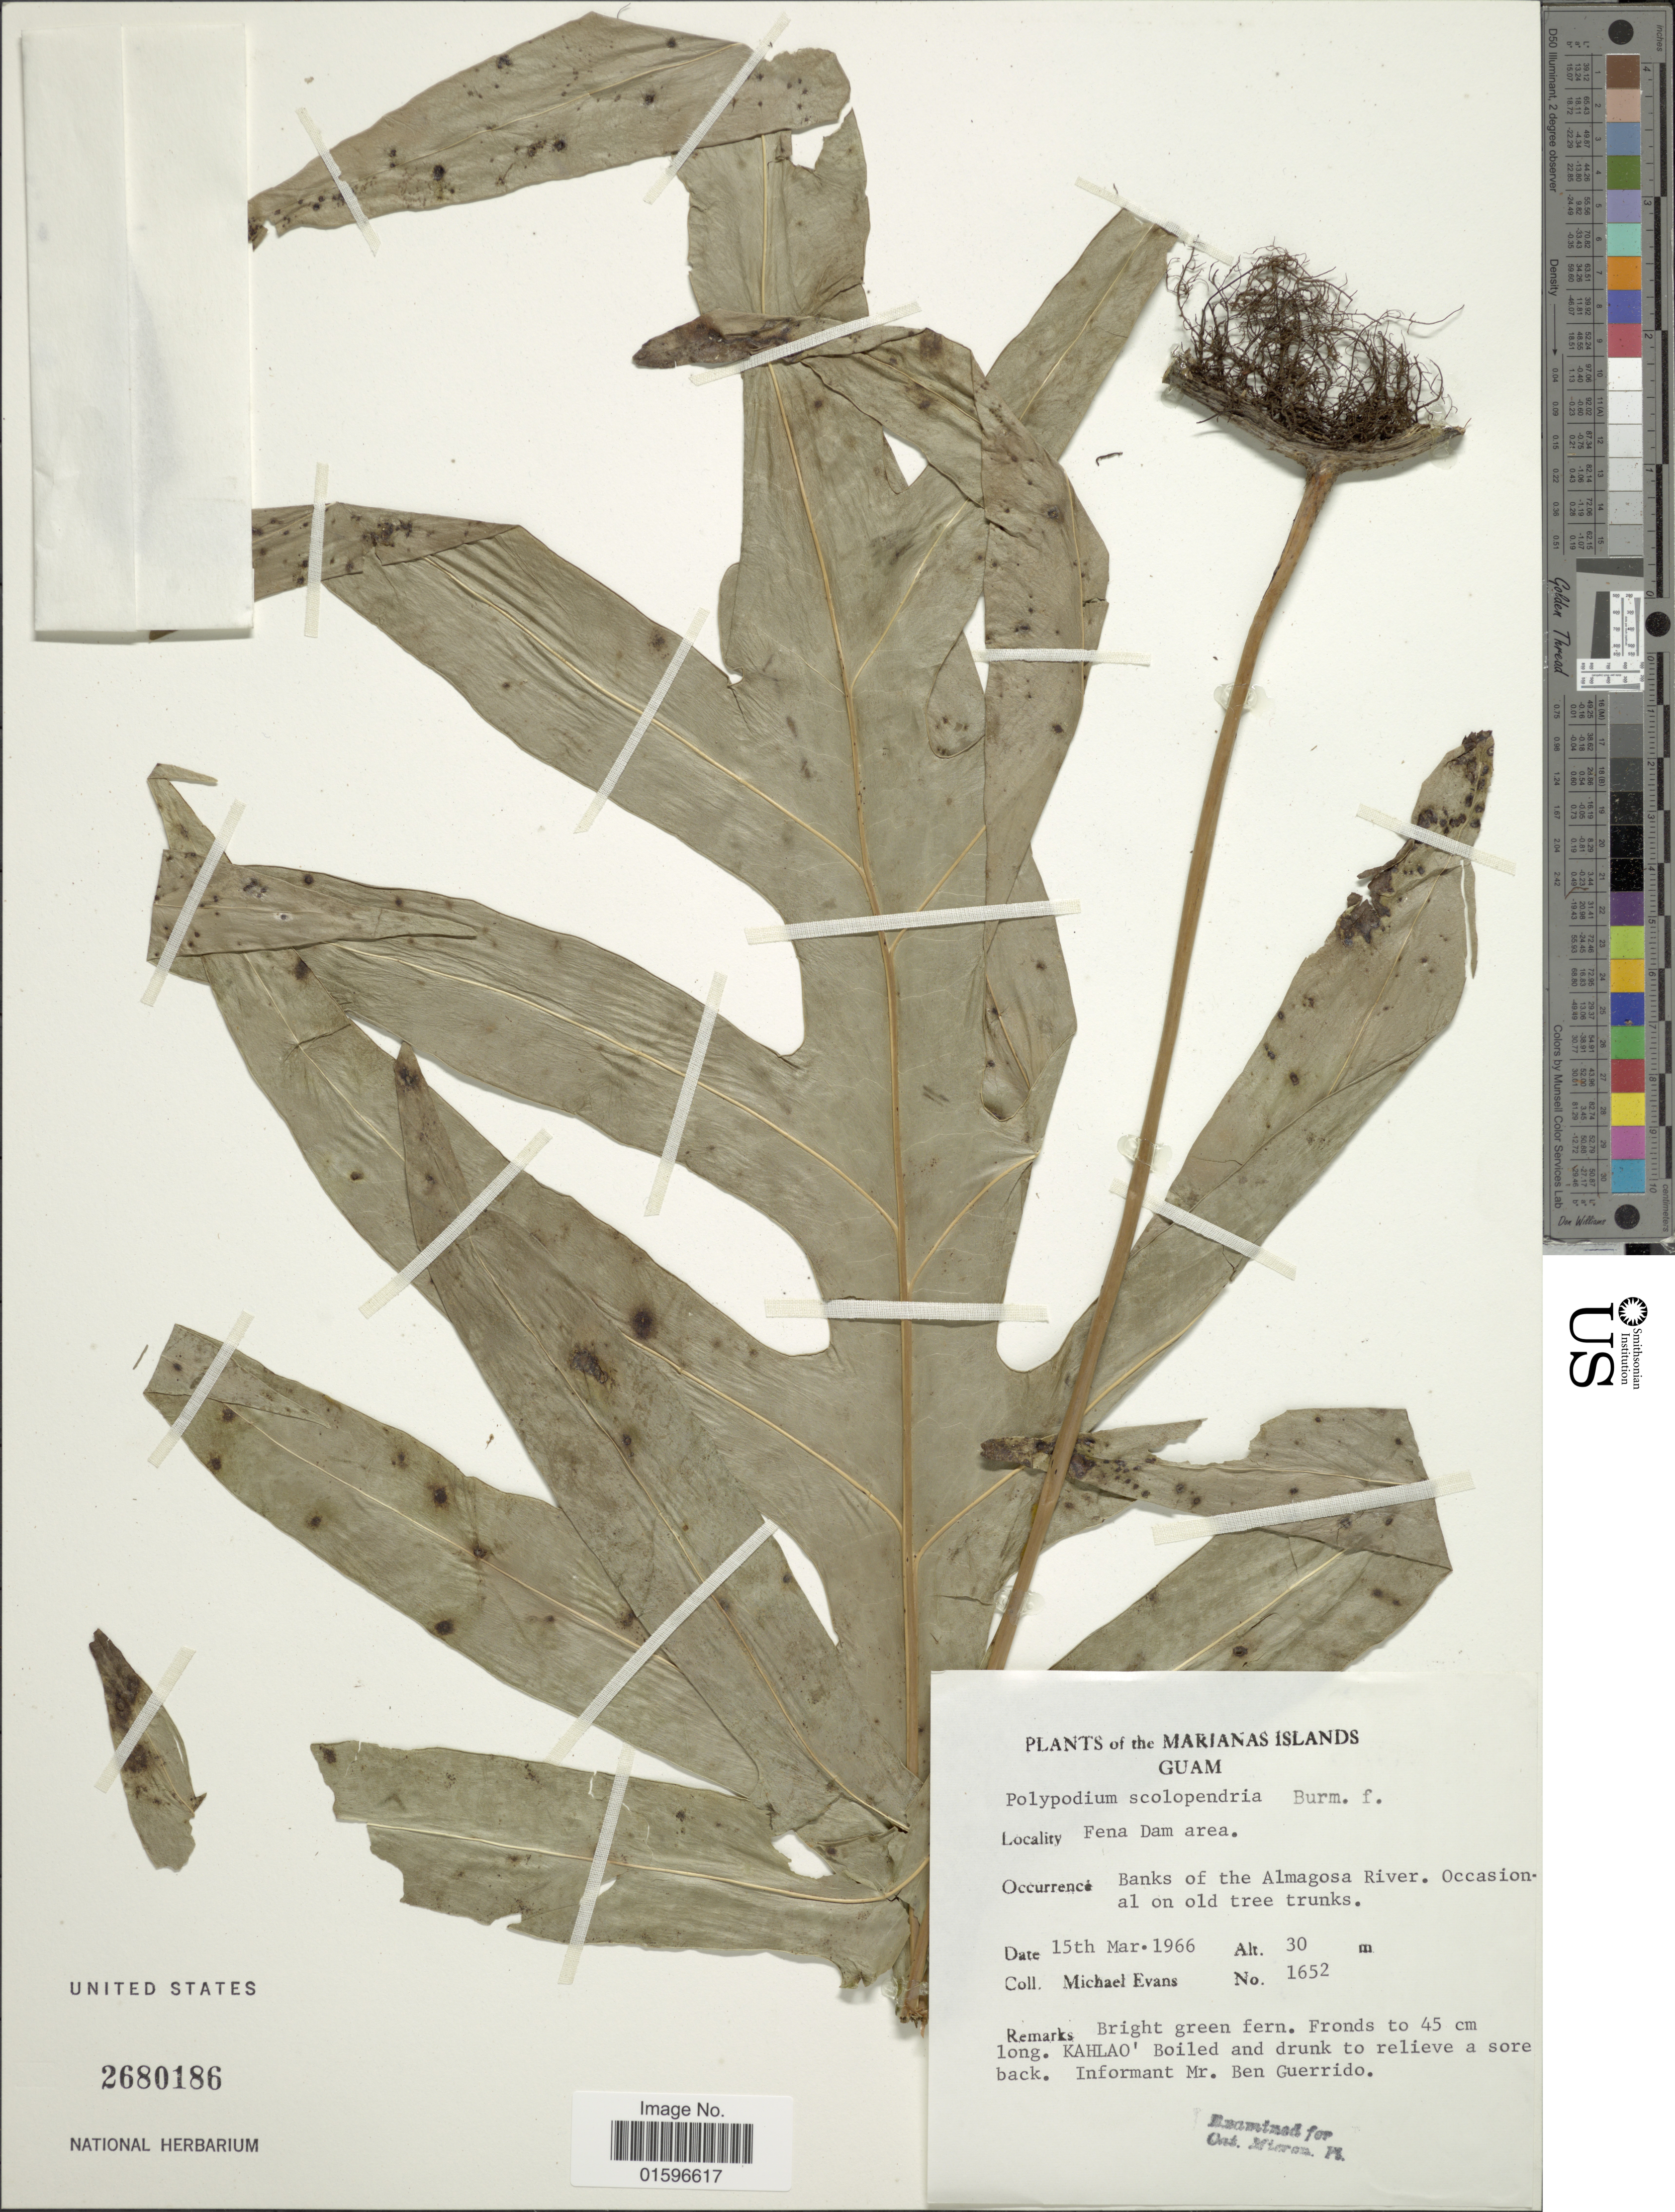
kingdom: Plantae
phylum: Tracheophyta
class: Polypodiopsida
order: Polypodiales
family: Polypodiaceae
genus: Polypodium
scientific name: Polypodium scolopendria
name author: Burm. f.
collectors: M. Evans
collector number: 1652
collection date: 1966-03-15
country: Guam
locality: Marianas Islands, Guam, Fena Dam area. Banks of the Almagosa River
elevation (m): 30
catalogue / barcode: US 2680186